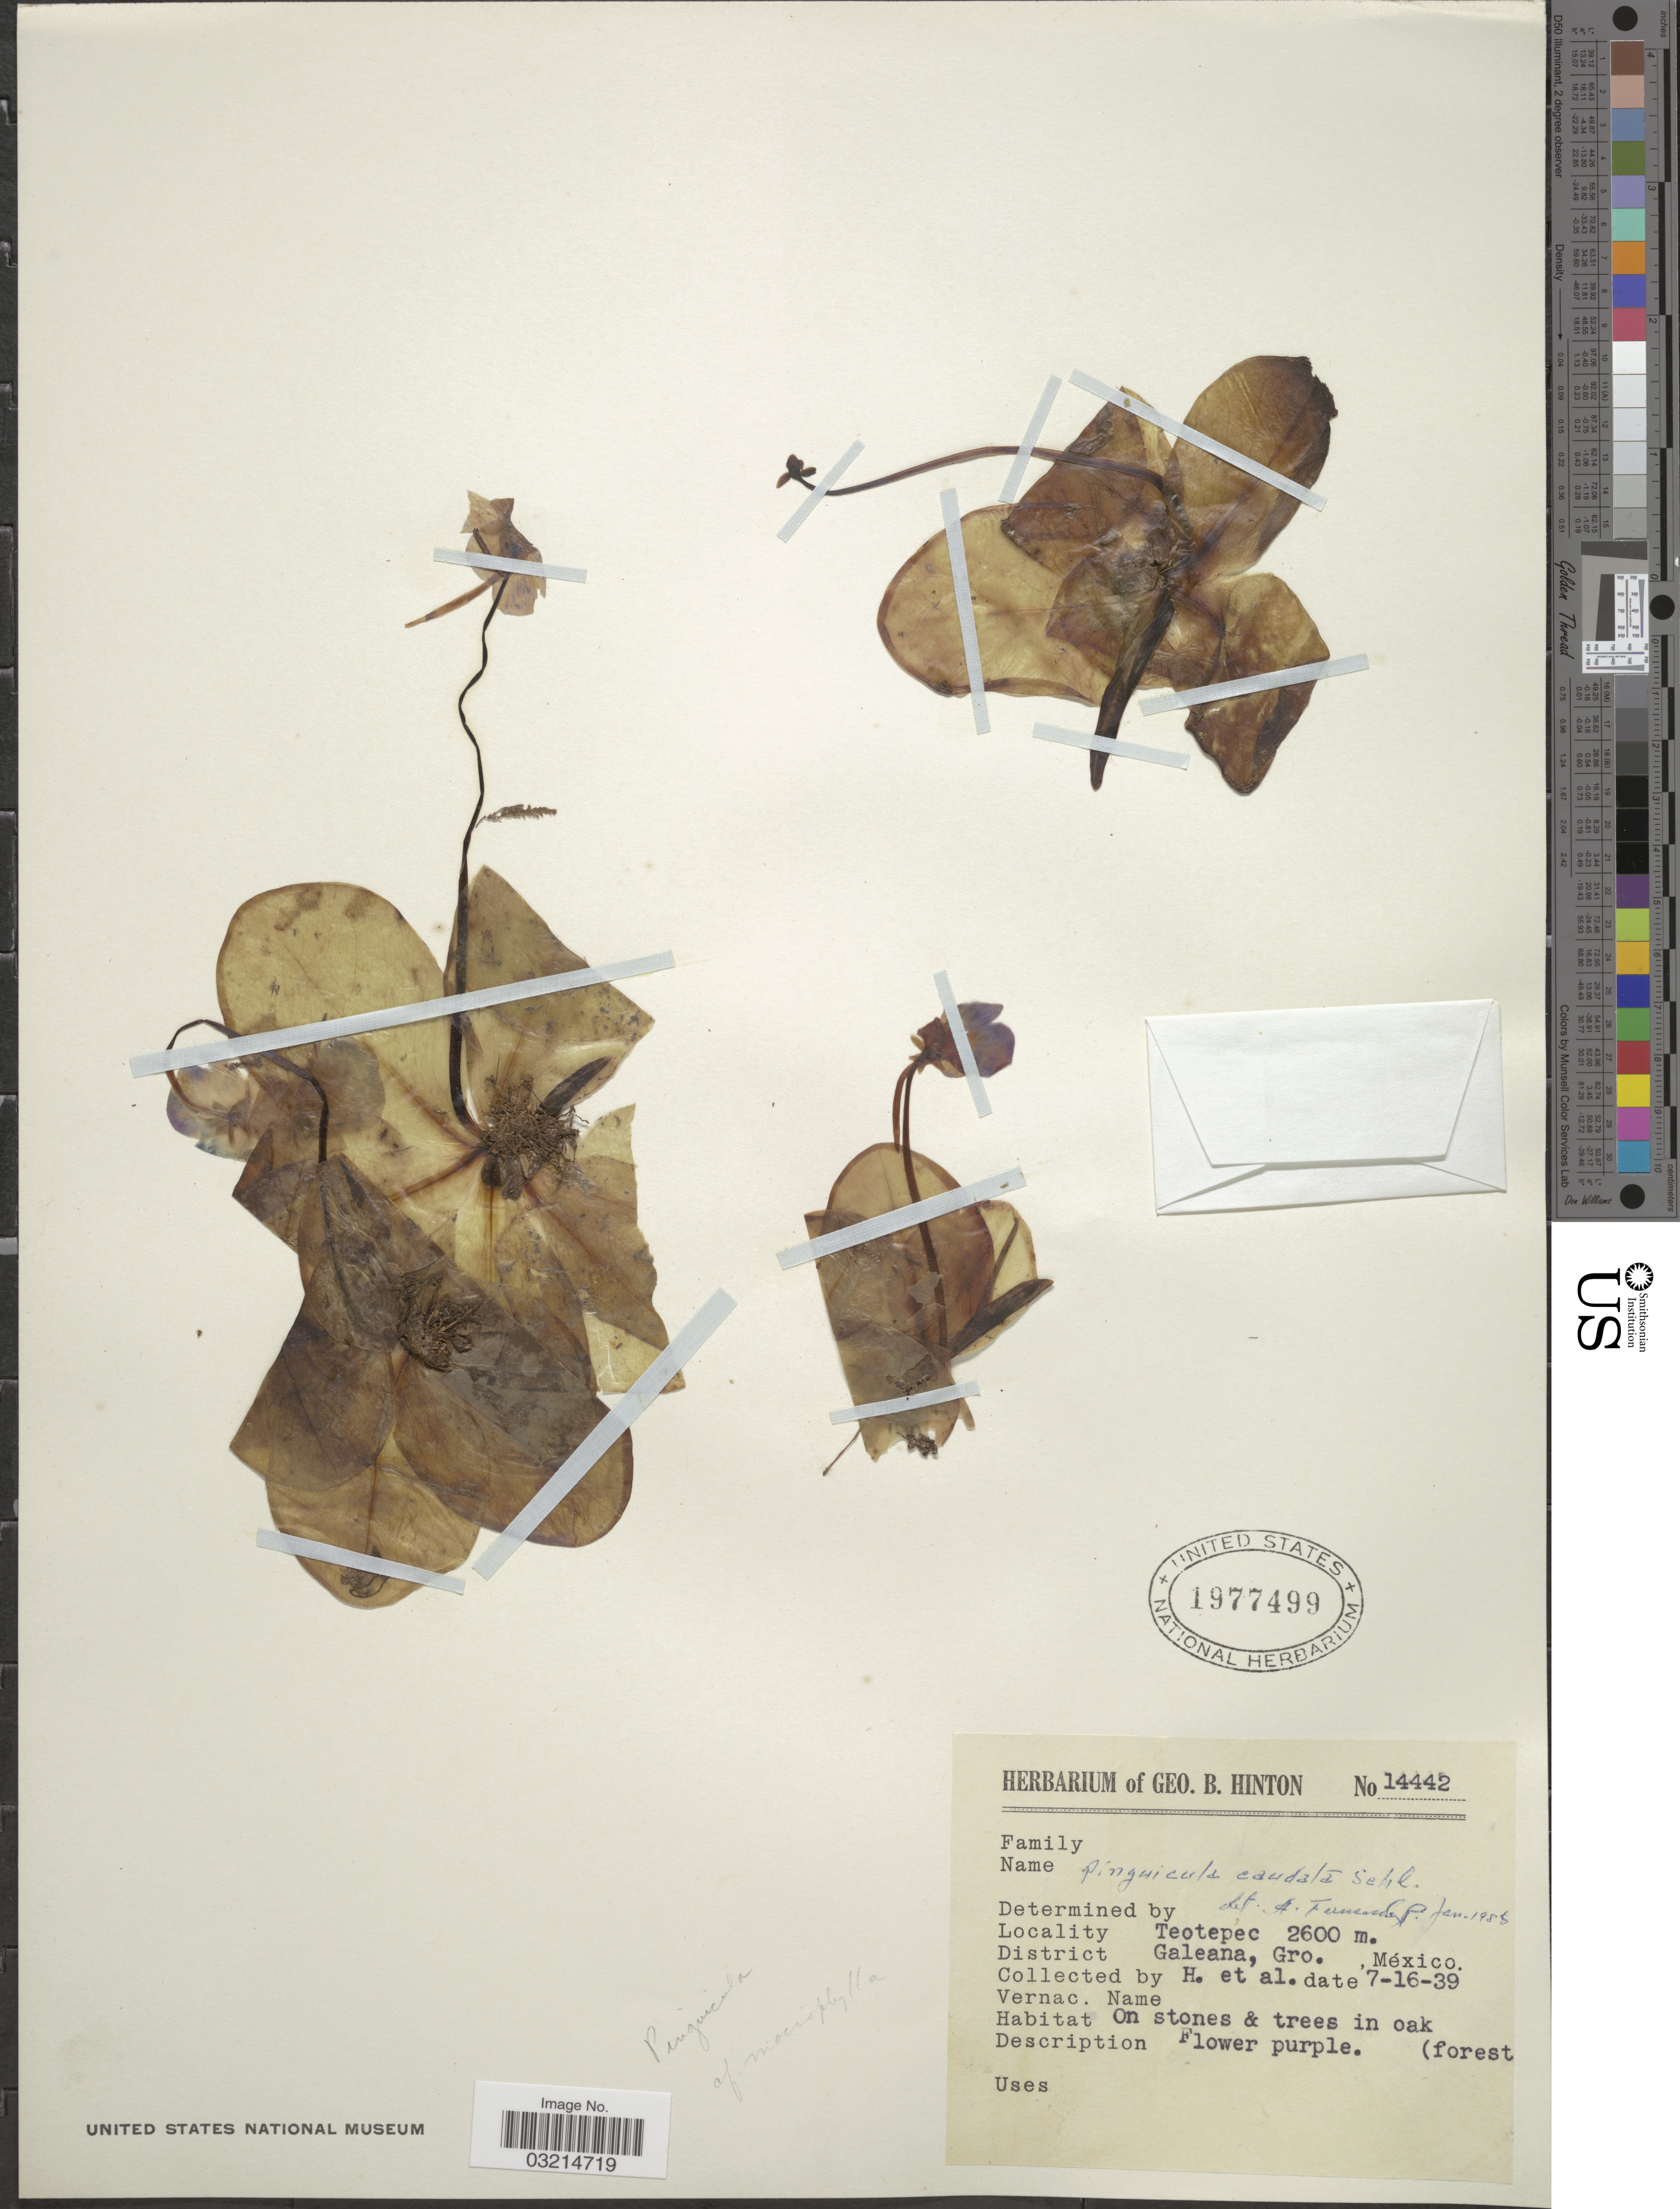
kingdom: Plantae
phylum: Tracheophyta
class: Magnoliopsida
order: Lamiales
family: Lentibulariaceae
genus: Pinguicula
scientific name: Pinguicula macrophylla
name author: Kunth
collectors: G. B. Hinton & et al.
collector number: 14442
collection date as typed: Transcribed d/m/y: 16/7/39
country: Mexico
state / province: Guerrero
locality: Teotepec, District Galeana, Gro.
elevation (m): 2600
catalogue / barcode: US 1977499